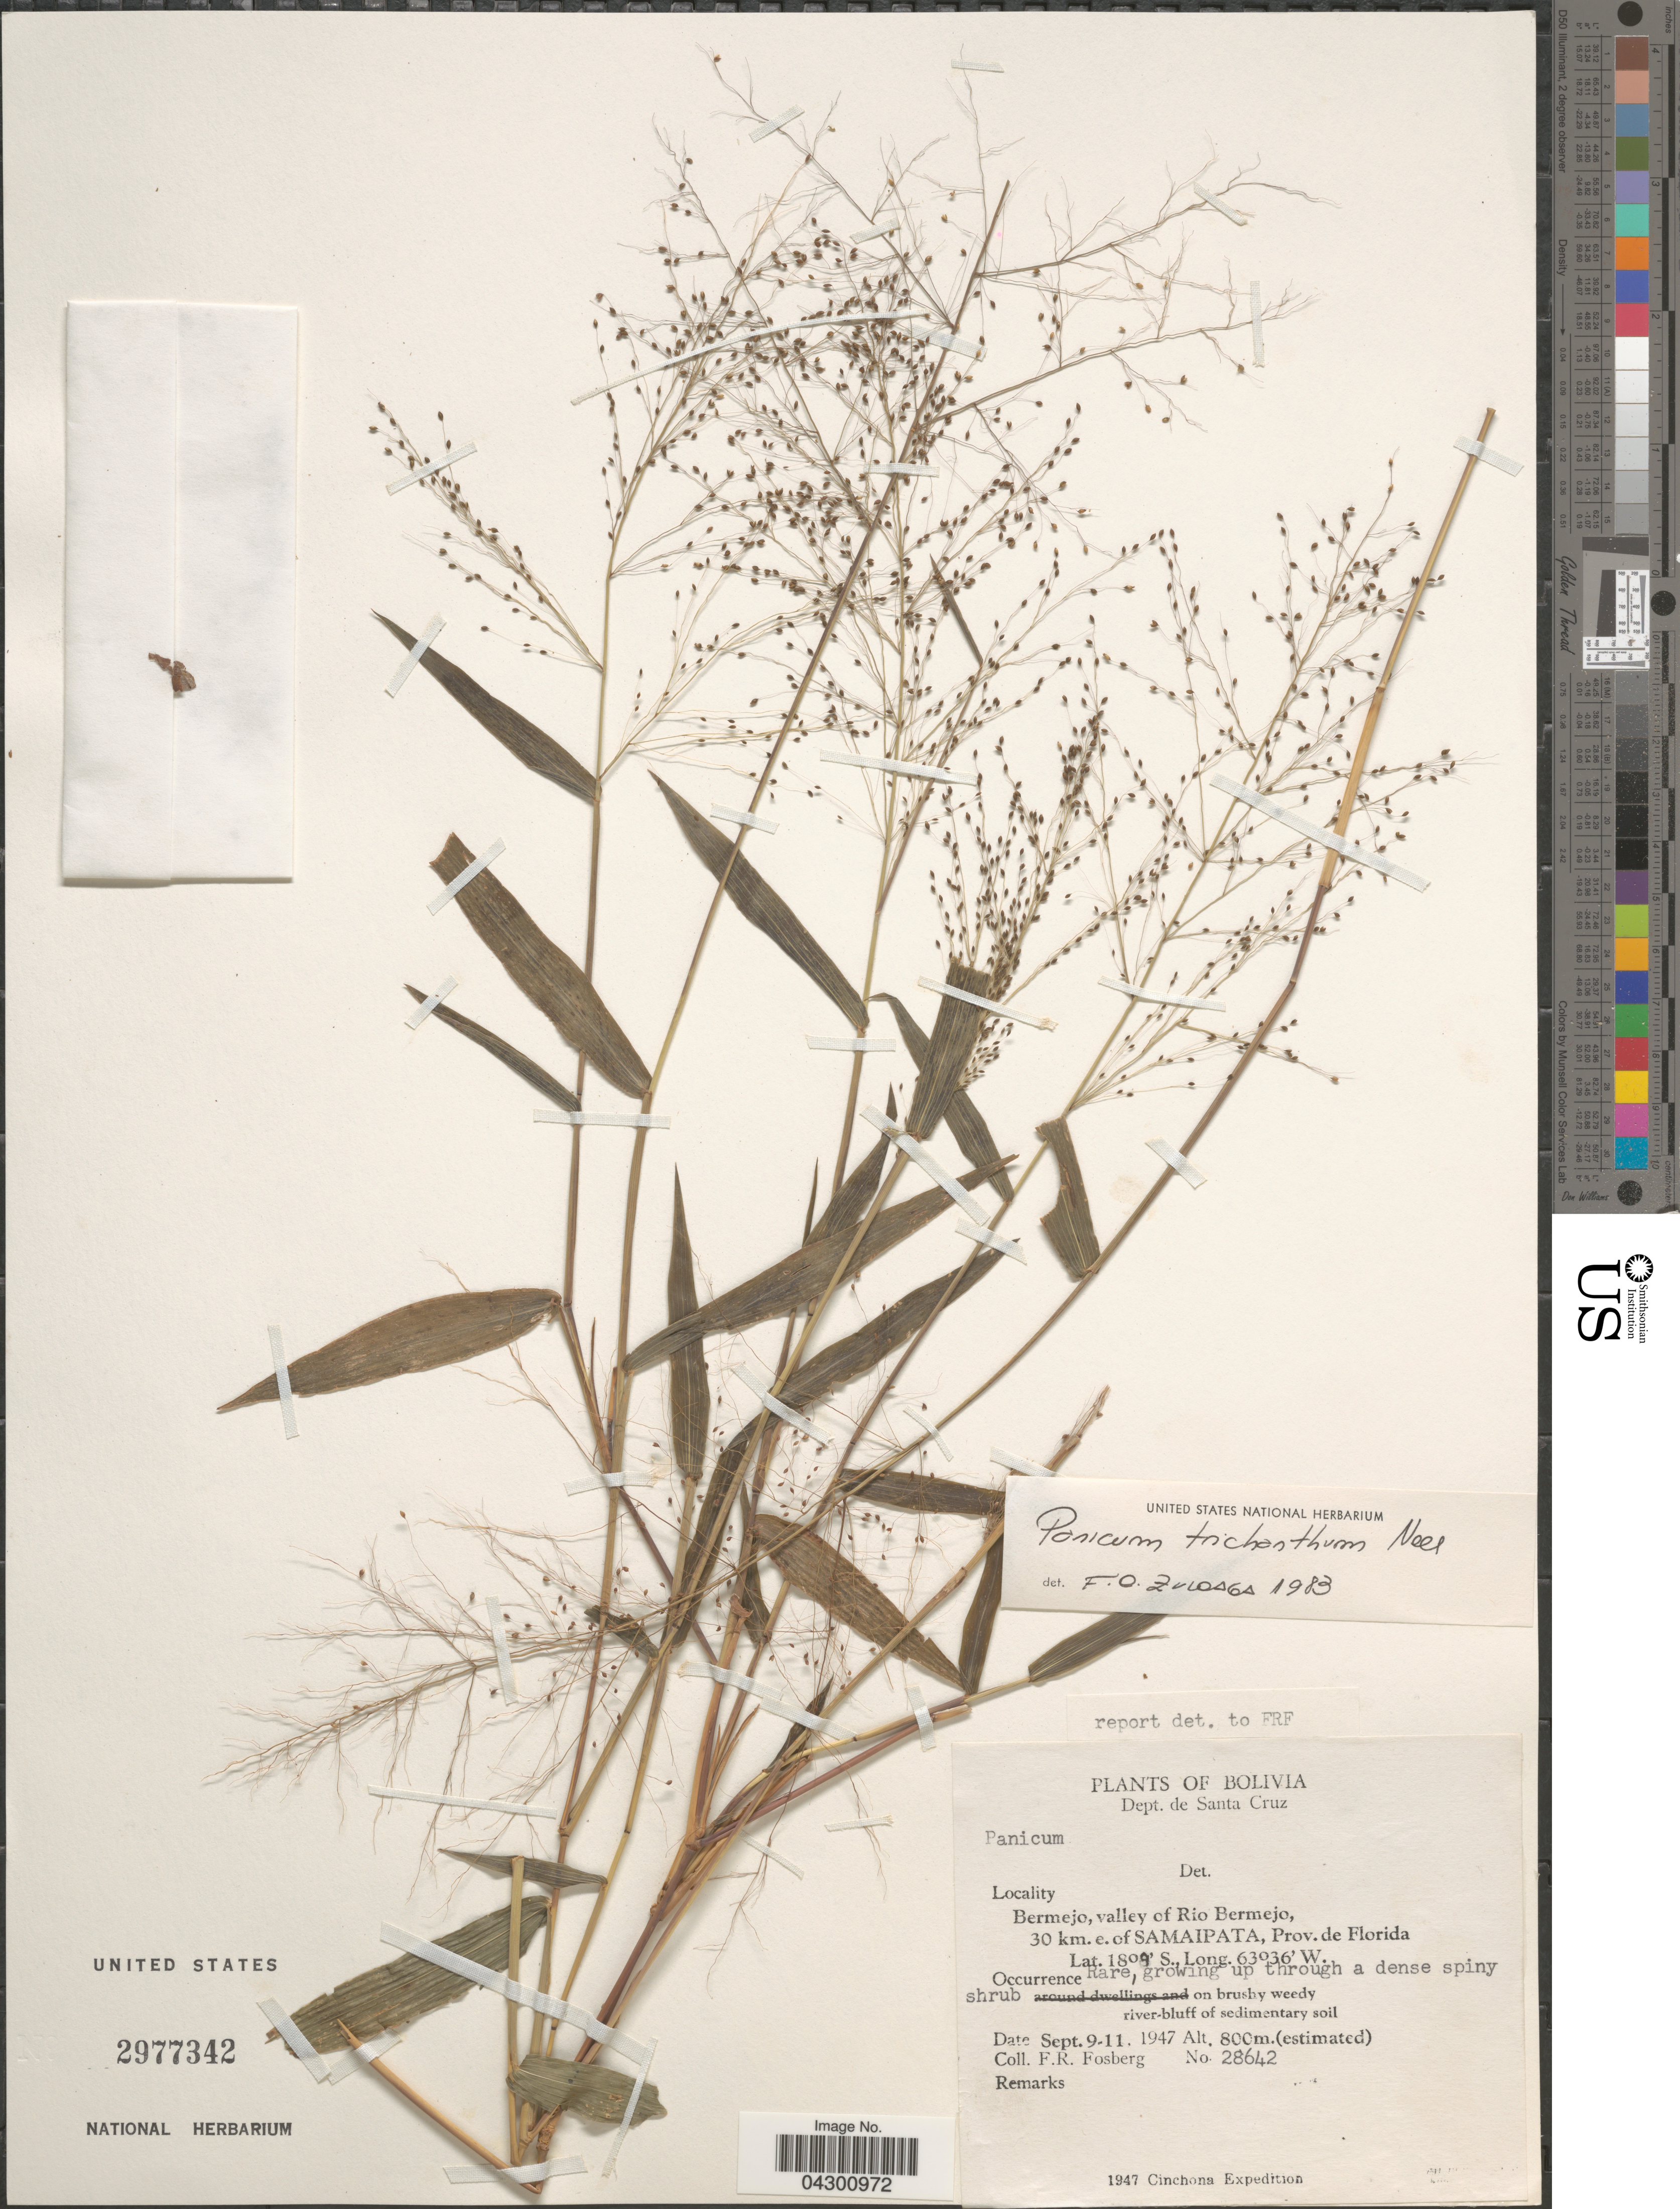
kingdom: Plantae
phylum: Tracheophyta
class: Liliopsida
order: Poales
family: Poaceae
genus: Panicum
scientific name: Panicum trichanthum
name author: Nees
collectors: F. R. Fosberg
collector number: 28642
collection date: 1947-09-09/1947-09-11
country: Bolivia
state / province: Santa Cruz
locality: Dept. de Santa Cruz. Bermejo, valley of Rio Bermejo, 30 km. e. of Samaipata, Prov. de Florida. 1947 Cinchona Expedition.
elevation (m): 800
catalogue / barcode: US 2977342